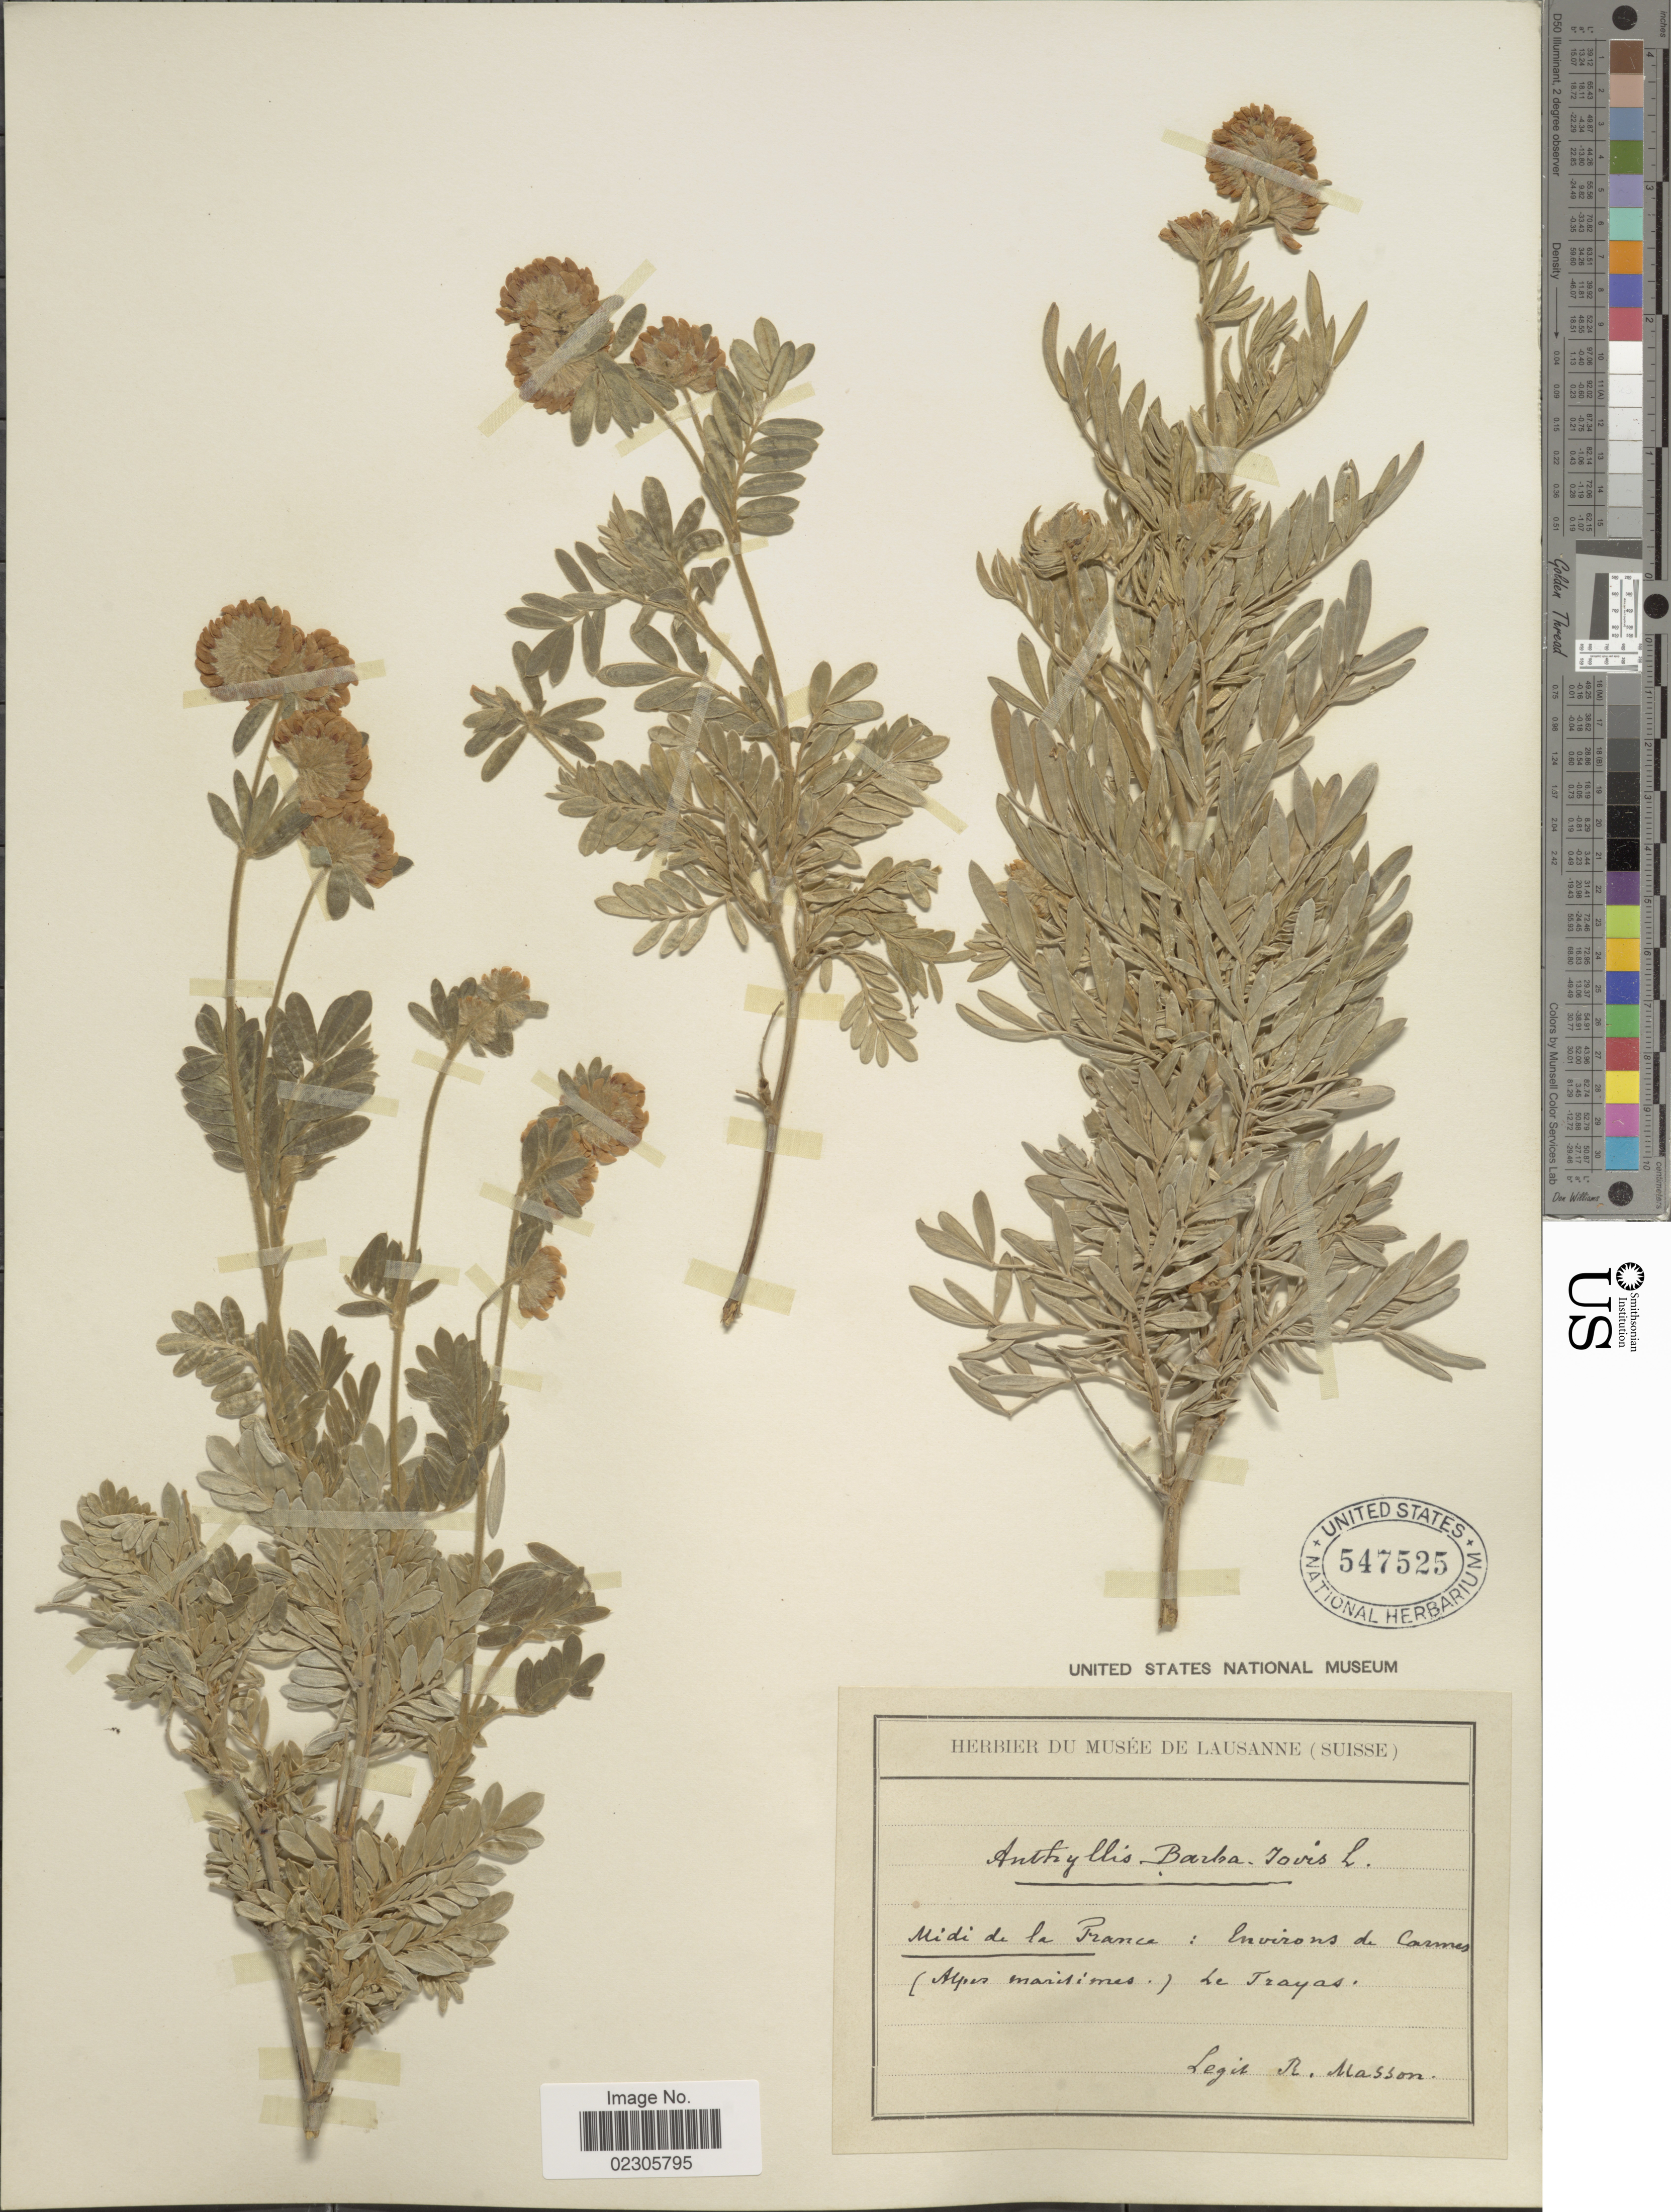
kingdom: Plantae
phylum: Tracheophyta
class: Magnoliopsida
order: Fabales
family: Fabaceae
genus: Anthyllis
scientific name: Anthyllis barba-jovis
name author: L.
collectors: R. Masson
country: France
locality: Midi de la Frace: Environs de carmes (Ayer maritimes) Le Frayas [interpreted]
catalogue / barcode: US 547525